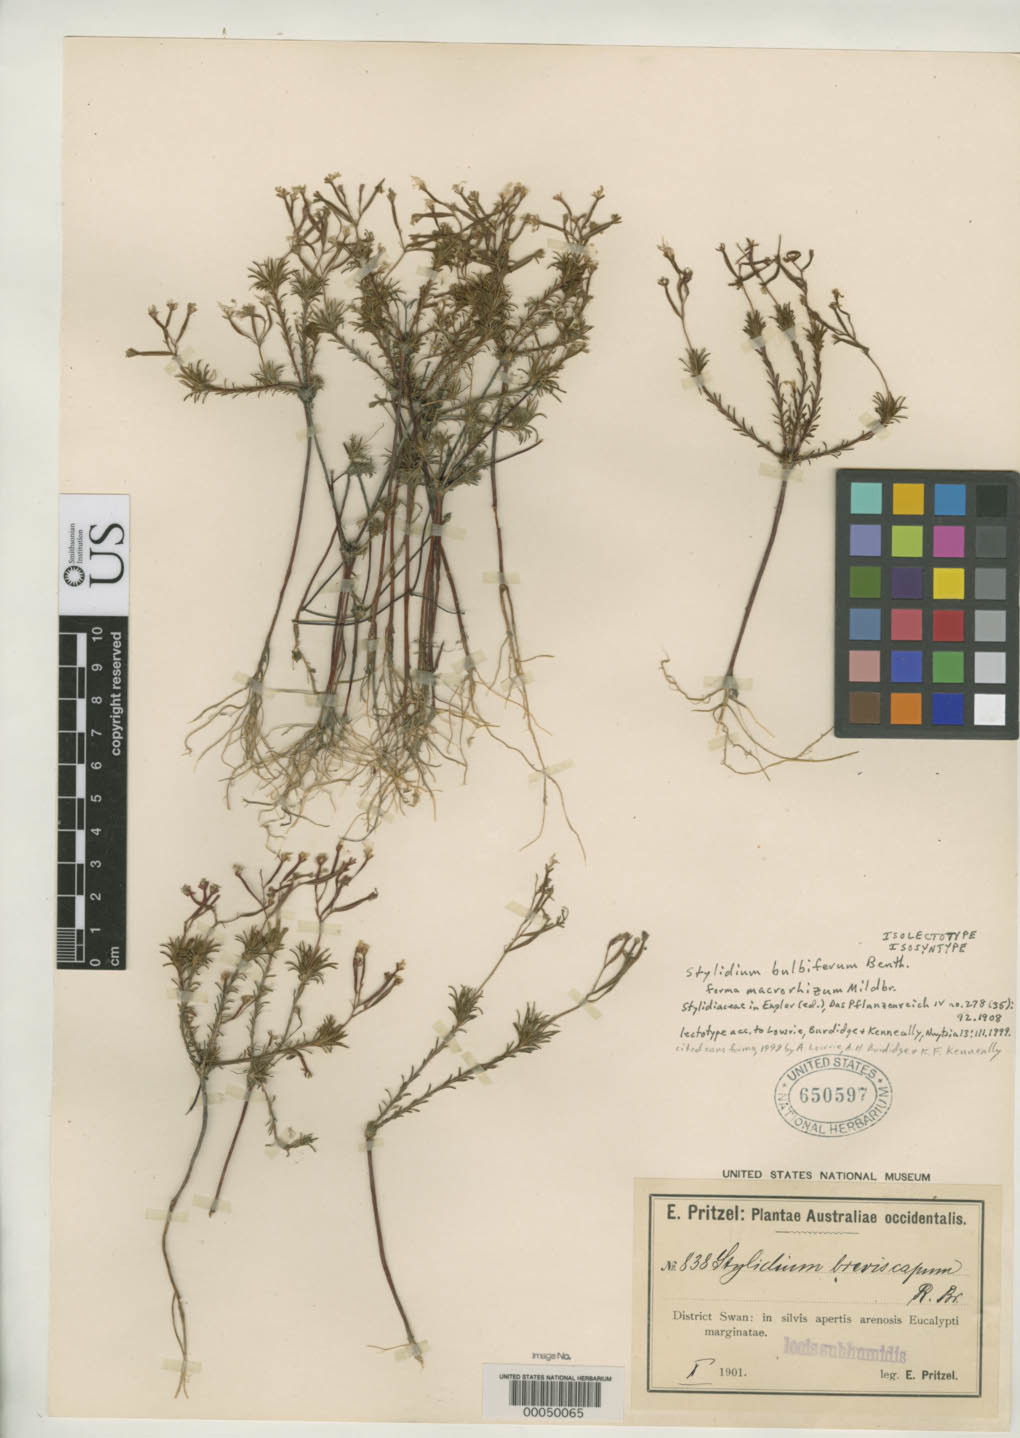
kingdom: Plantae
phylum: Tracheophyta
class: Magnoliopsida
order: Asterales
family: Stylidiaceae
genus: Stylidium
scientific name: Stylidium bulbiferum f. macrorhizum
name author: Mildbr. in Engl.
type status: Isolectotype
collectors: E. G. Pritzel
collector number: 838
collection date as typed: Oct 1901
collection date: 1901-10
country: Australia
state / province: Western Australia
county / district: Swan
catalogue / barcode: US 650597